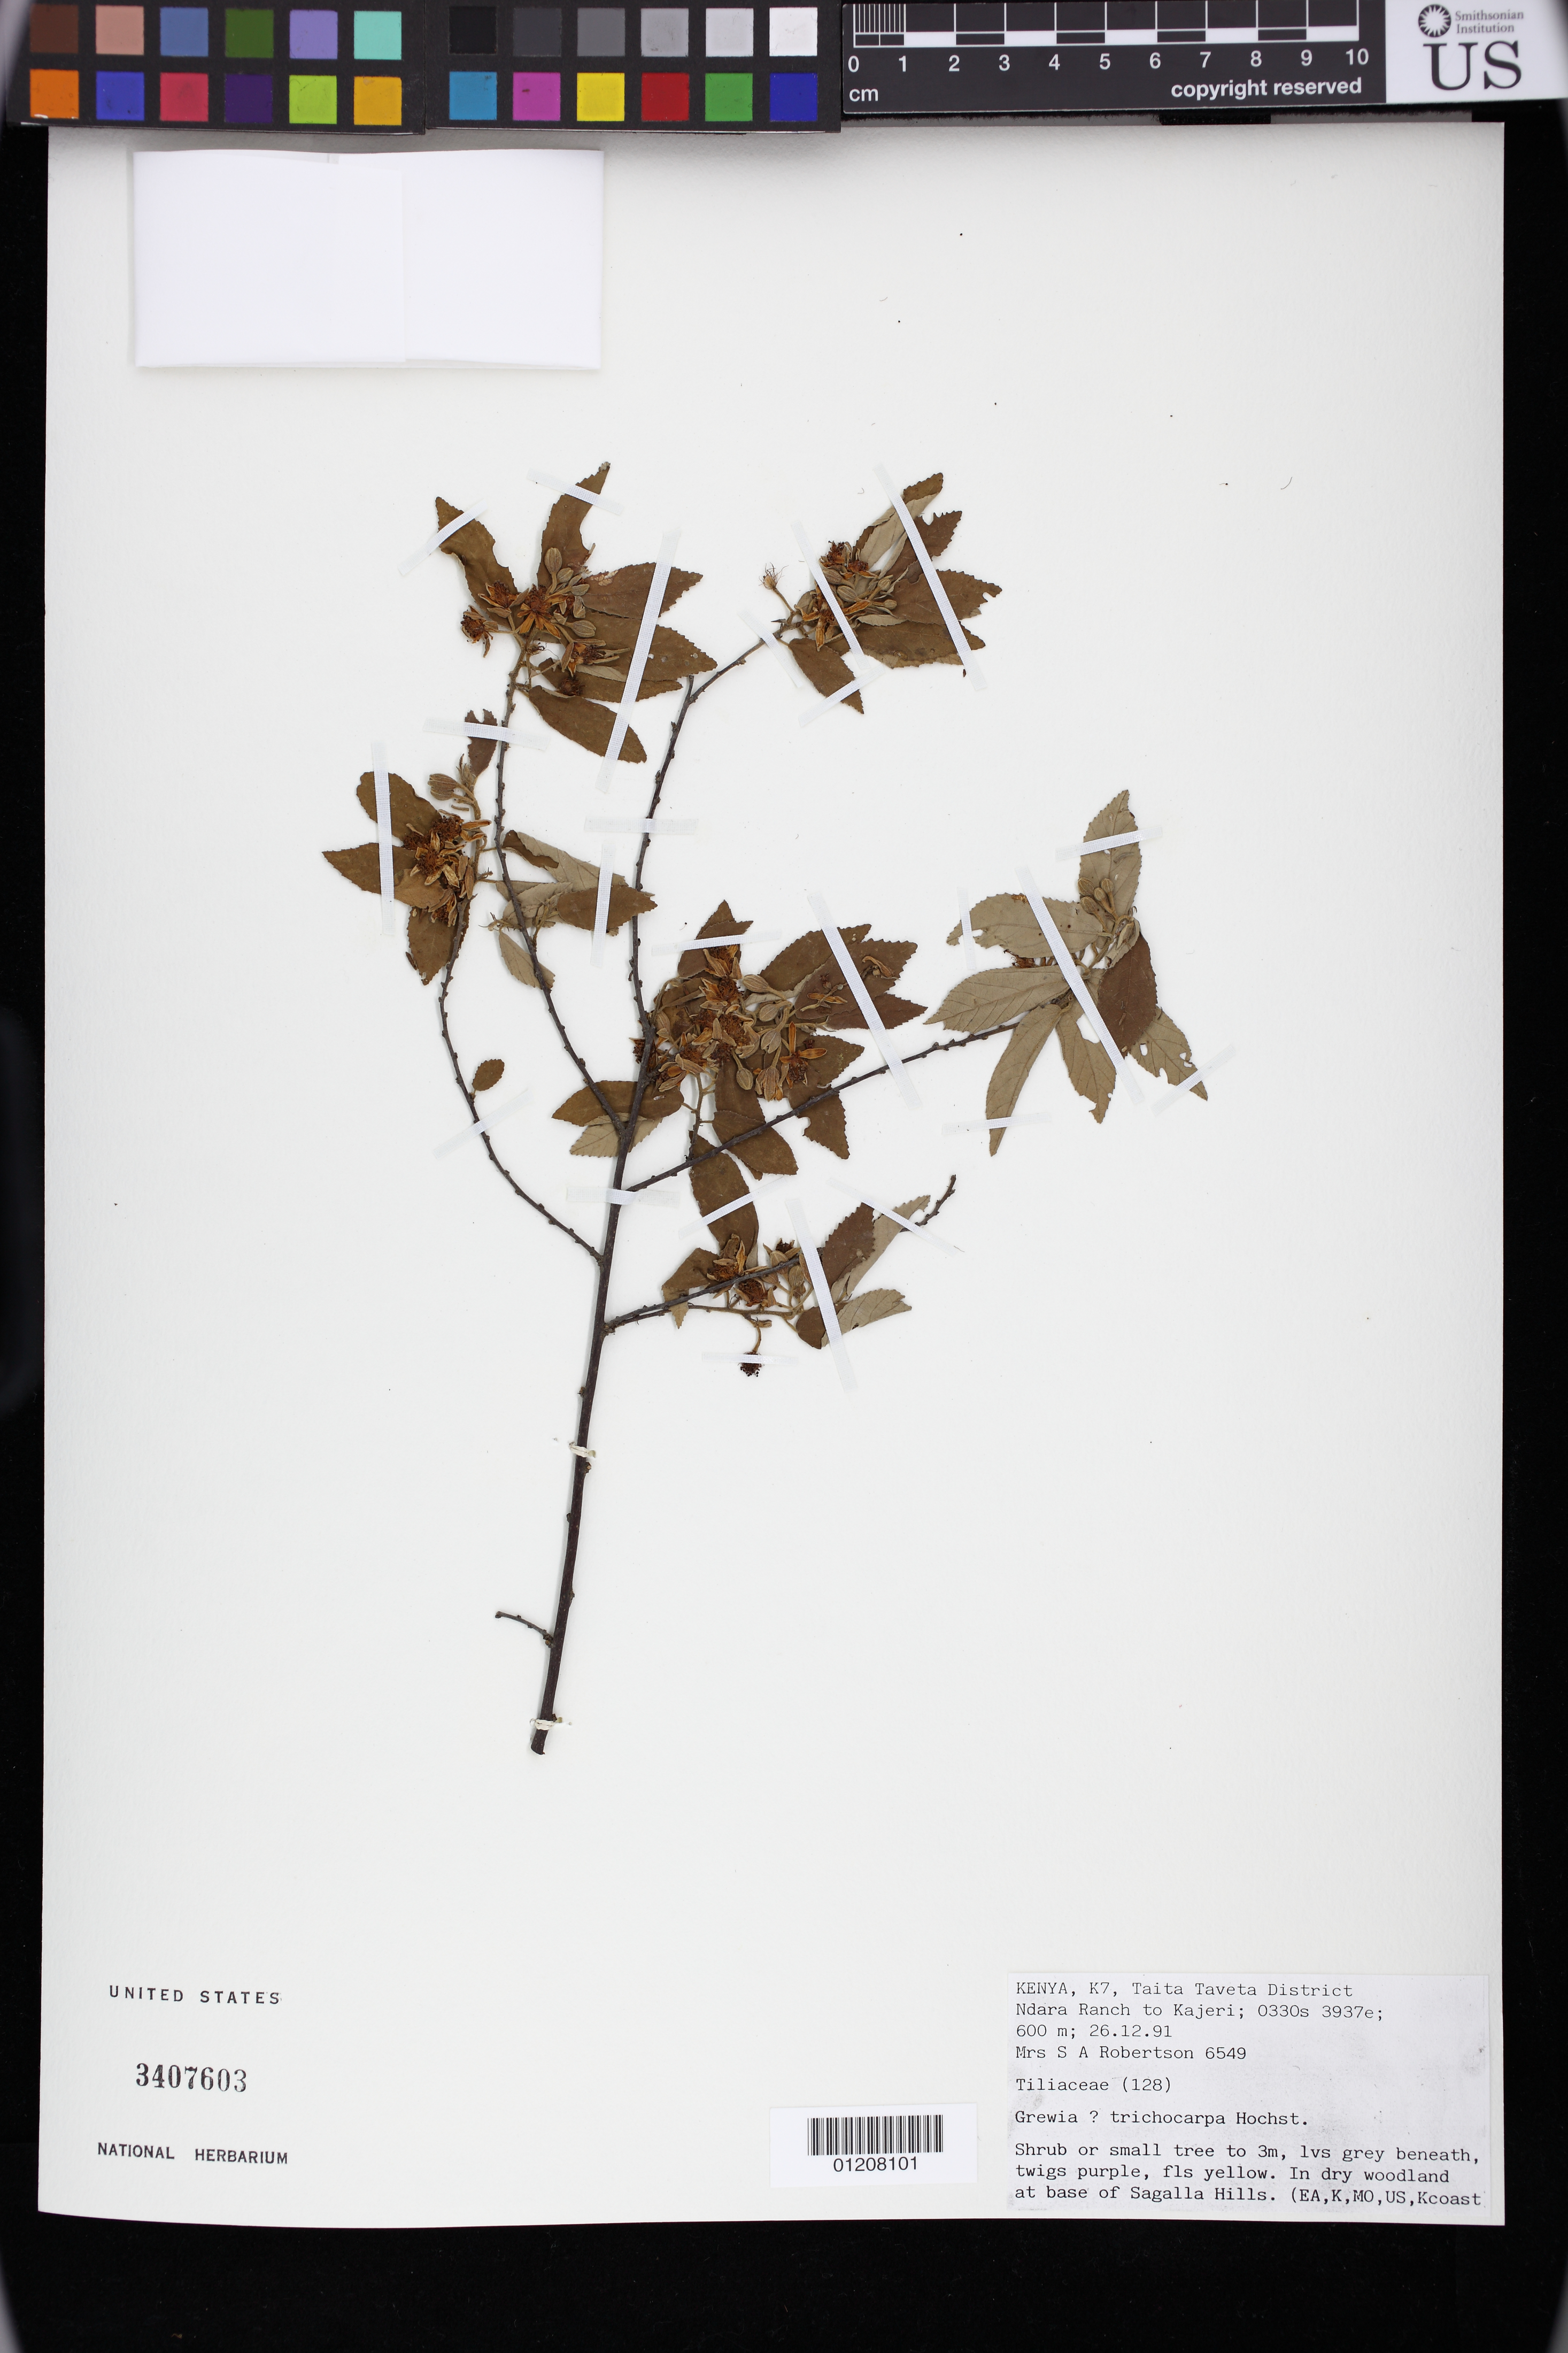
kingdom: Plantae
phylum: Tracheophyta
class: Magnoliopsida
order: Malvales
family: Malvaceae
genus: Grewia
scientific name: Grewia sp.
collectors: Mrs. S. A. Robertson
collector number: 6549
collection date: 1991-12-26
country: Kenya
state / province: Taita Taveta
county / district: Taita Taveta District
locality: K7 Ndara Ranch to Kajeri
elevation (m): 600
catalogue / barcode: US 3407603